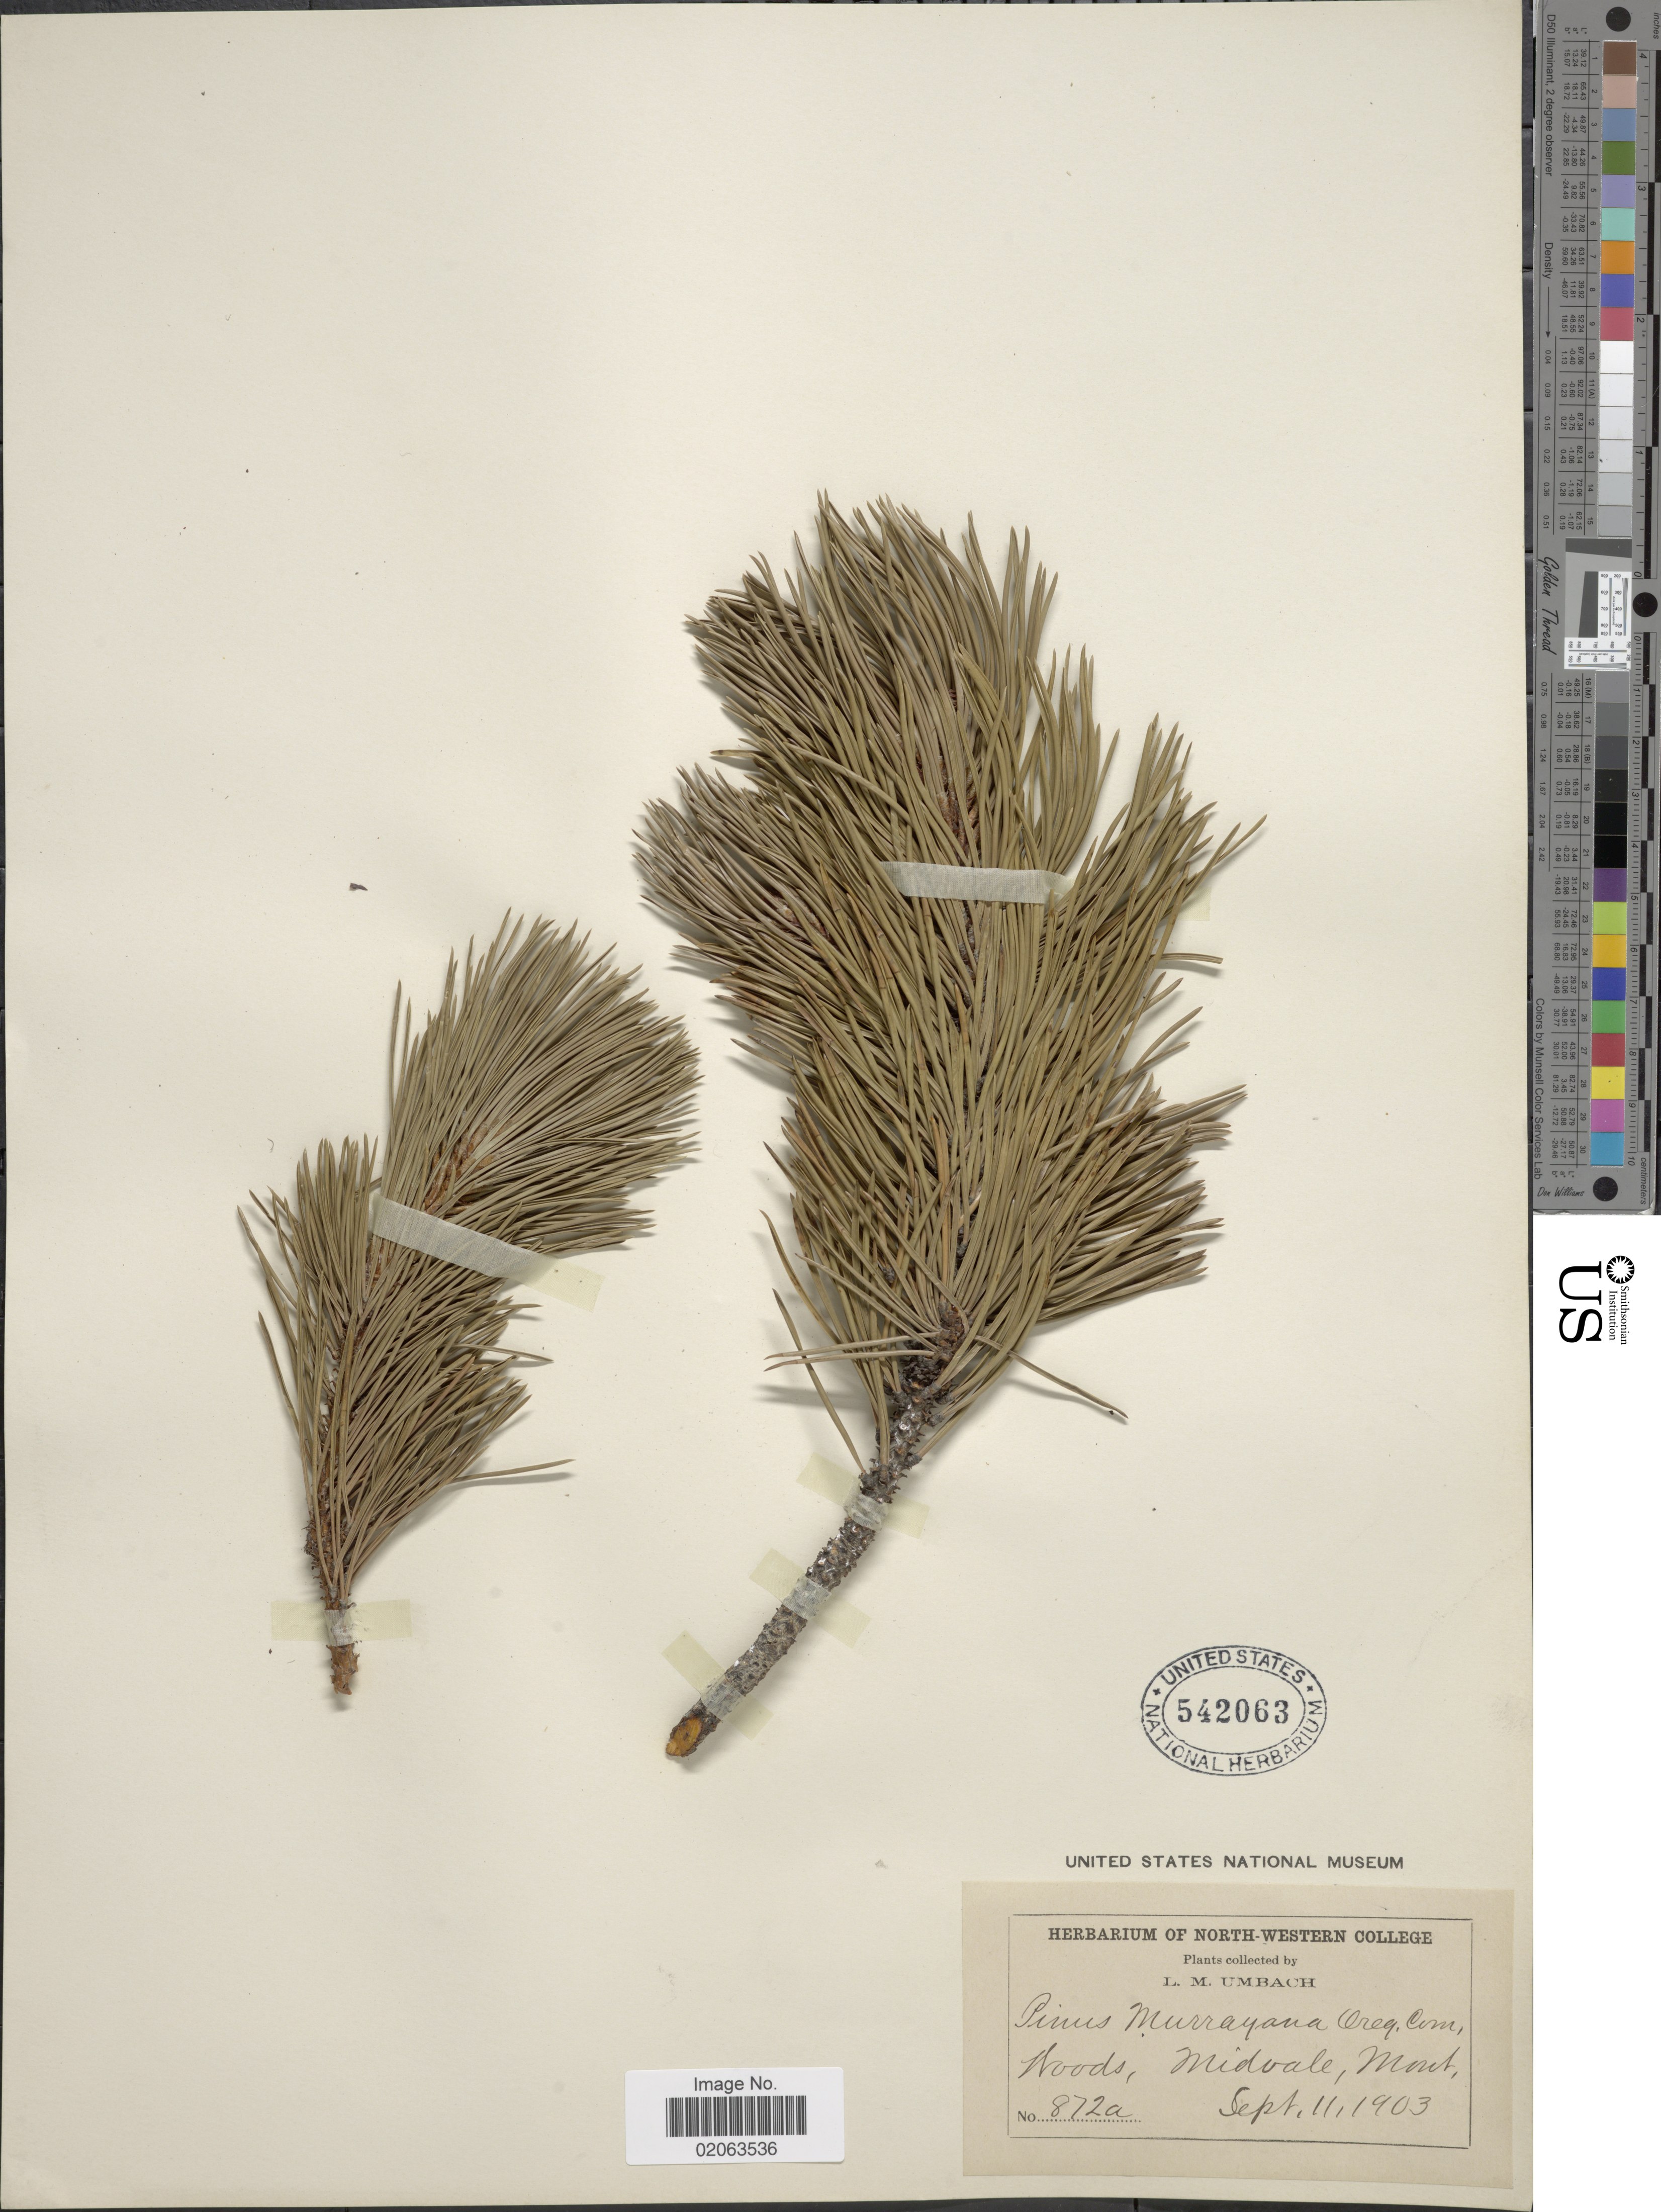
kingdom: Plantae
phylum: Tracheophyta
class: Pinopsida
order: Pinales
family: Pinaceae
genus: Pinus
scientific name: Pinus contorta var. latifolia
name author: Engelm. ex S. Watson in C. King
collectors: L. M. Umbach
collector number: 872a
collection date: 1903-09-11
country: United States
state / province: Montana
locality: Woods, Midvale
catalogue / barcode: US 542063